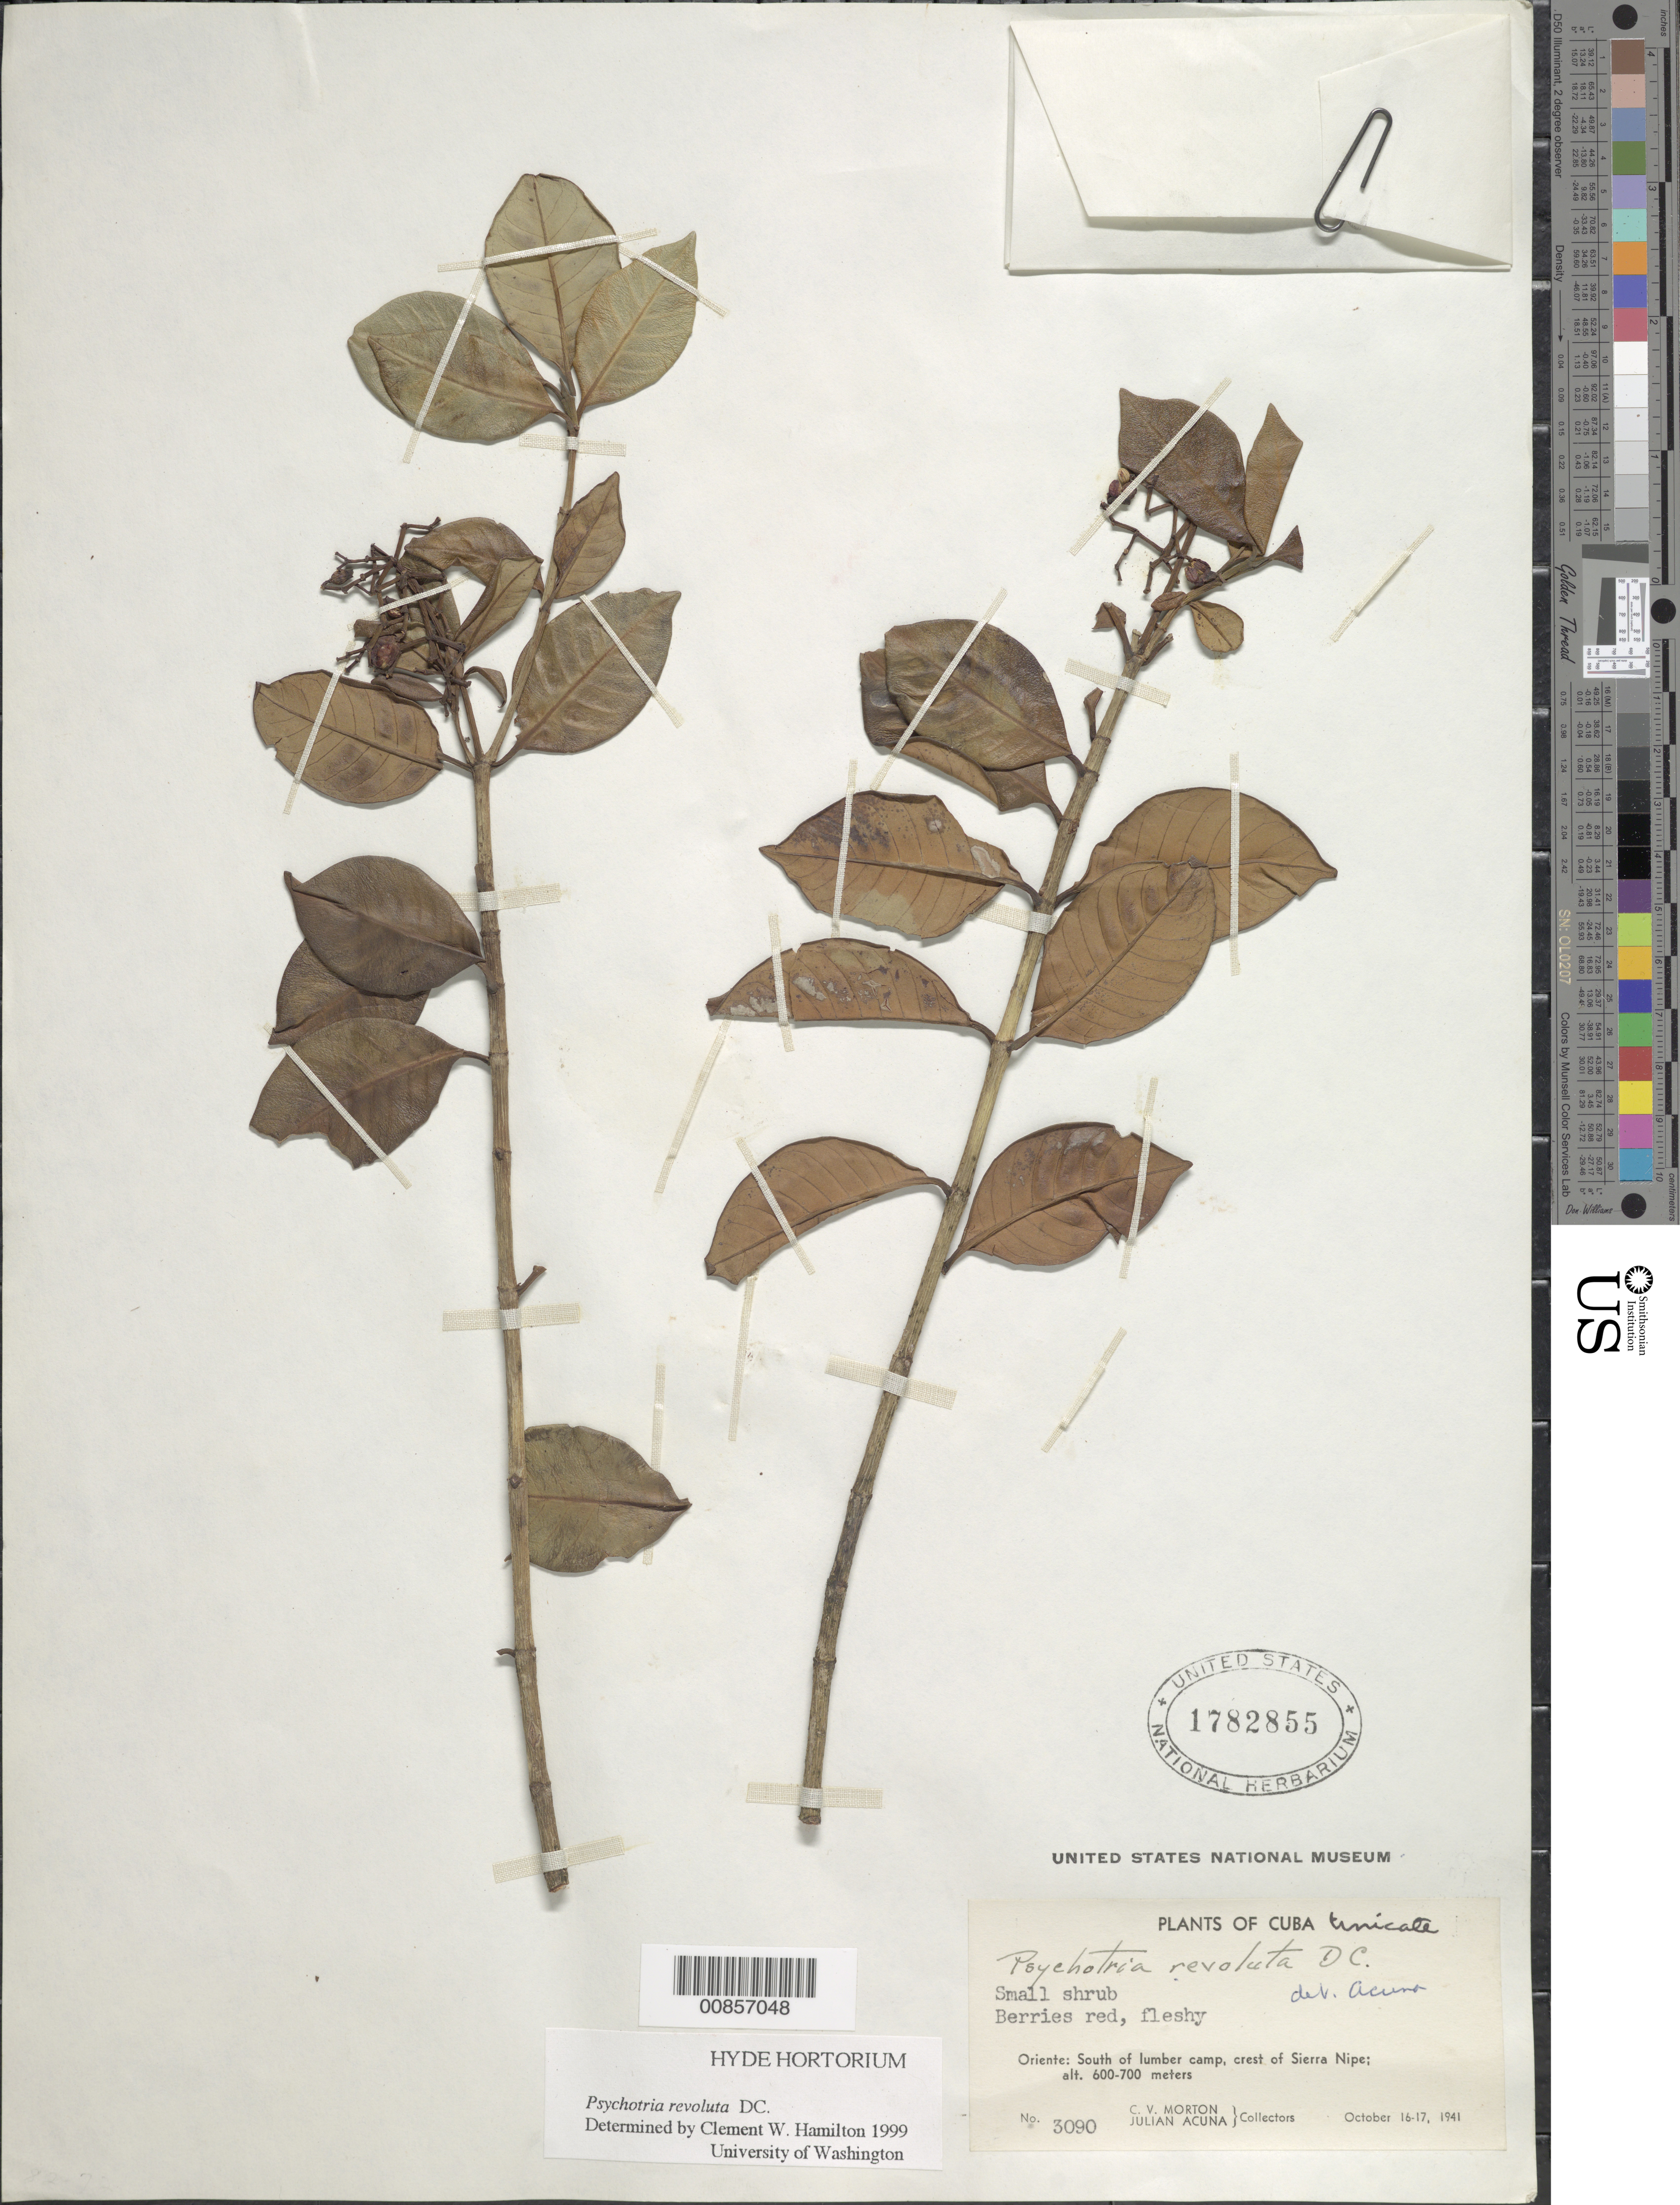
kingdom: Plantae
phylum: Tracheophyta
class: Magnoliopsida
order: Gentianales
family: Rubiaceae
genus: Psychotria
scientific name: Psychotria revoluta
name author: DC.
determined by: Acuña, J. B.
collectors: C. V. Morton & J. Acuña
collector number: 3090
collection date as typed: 16 Oct 1941 to 17 Oct 1941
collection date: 1941-10-16/1941-10-17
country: Cuba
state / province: Oriente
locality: South of lumber camp, crest of Sierra Nipe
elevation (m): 600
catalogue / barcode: US 1782855